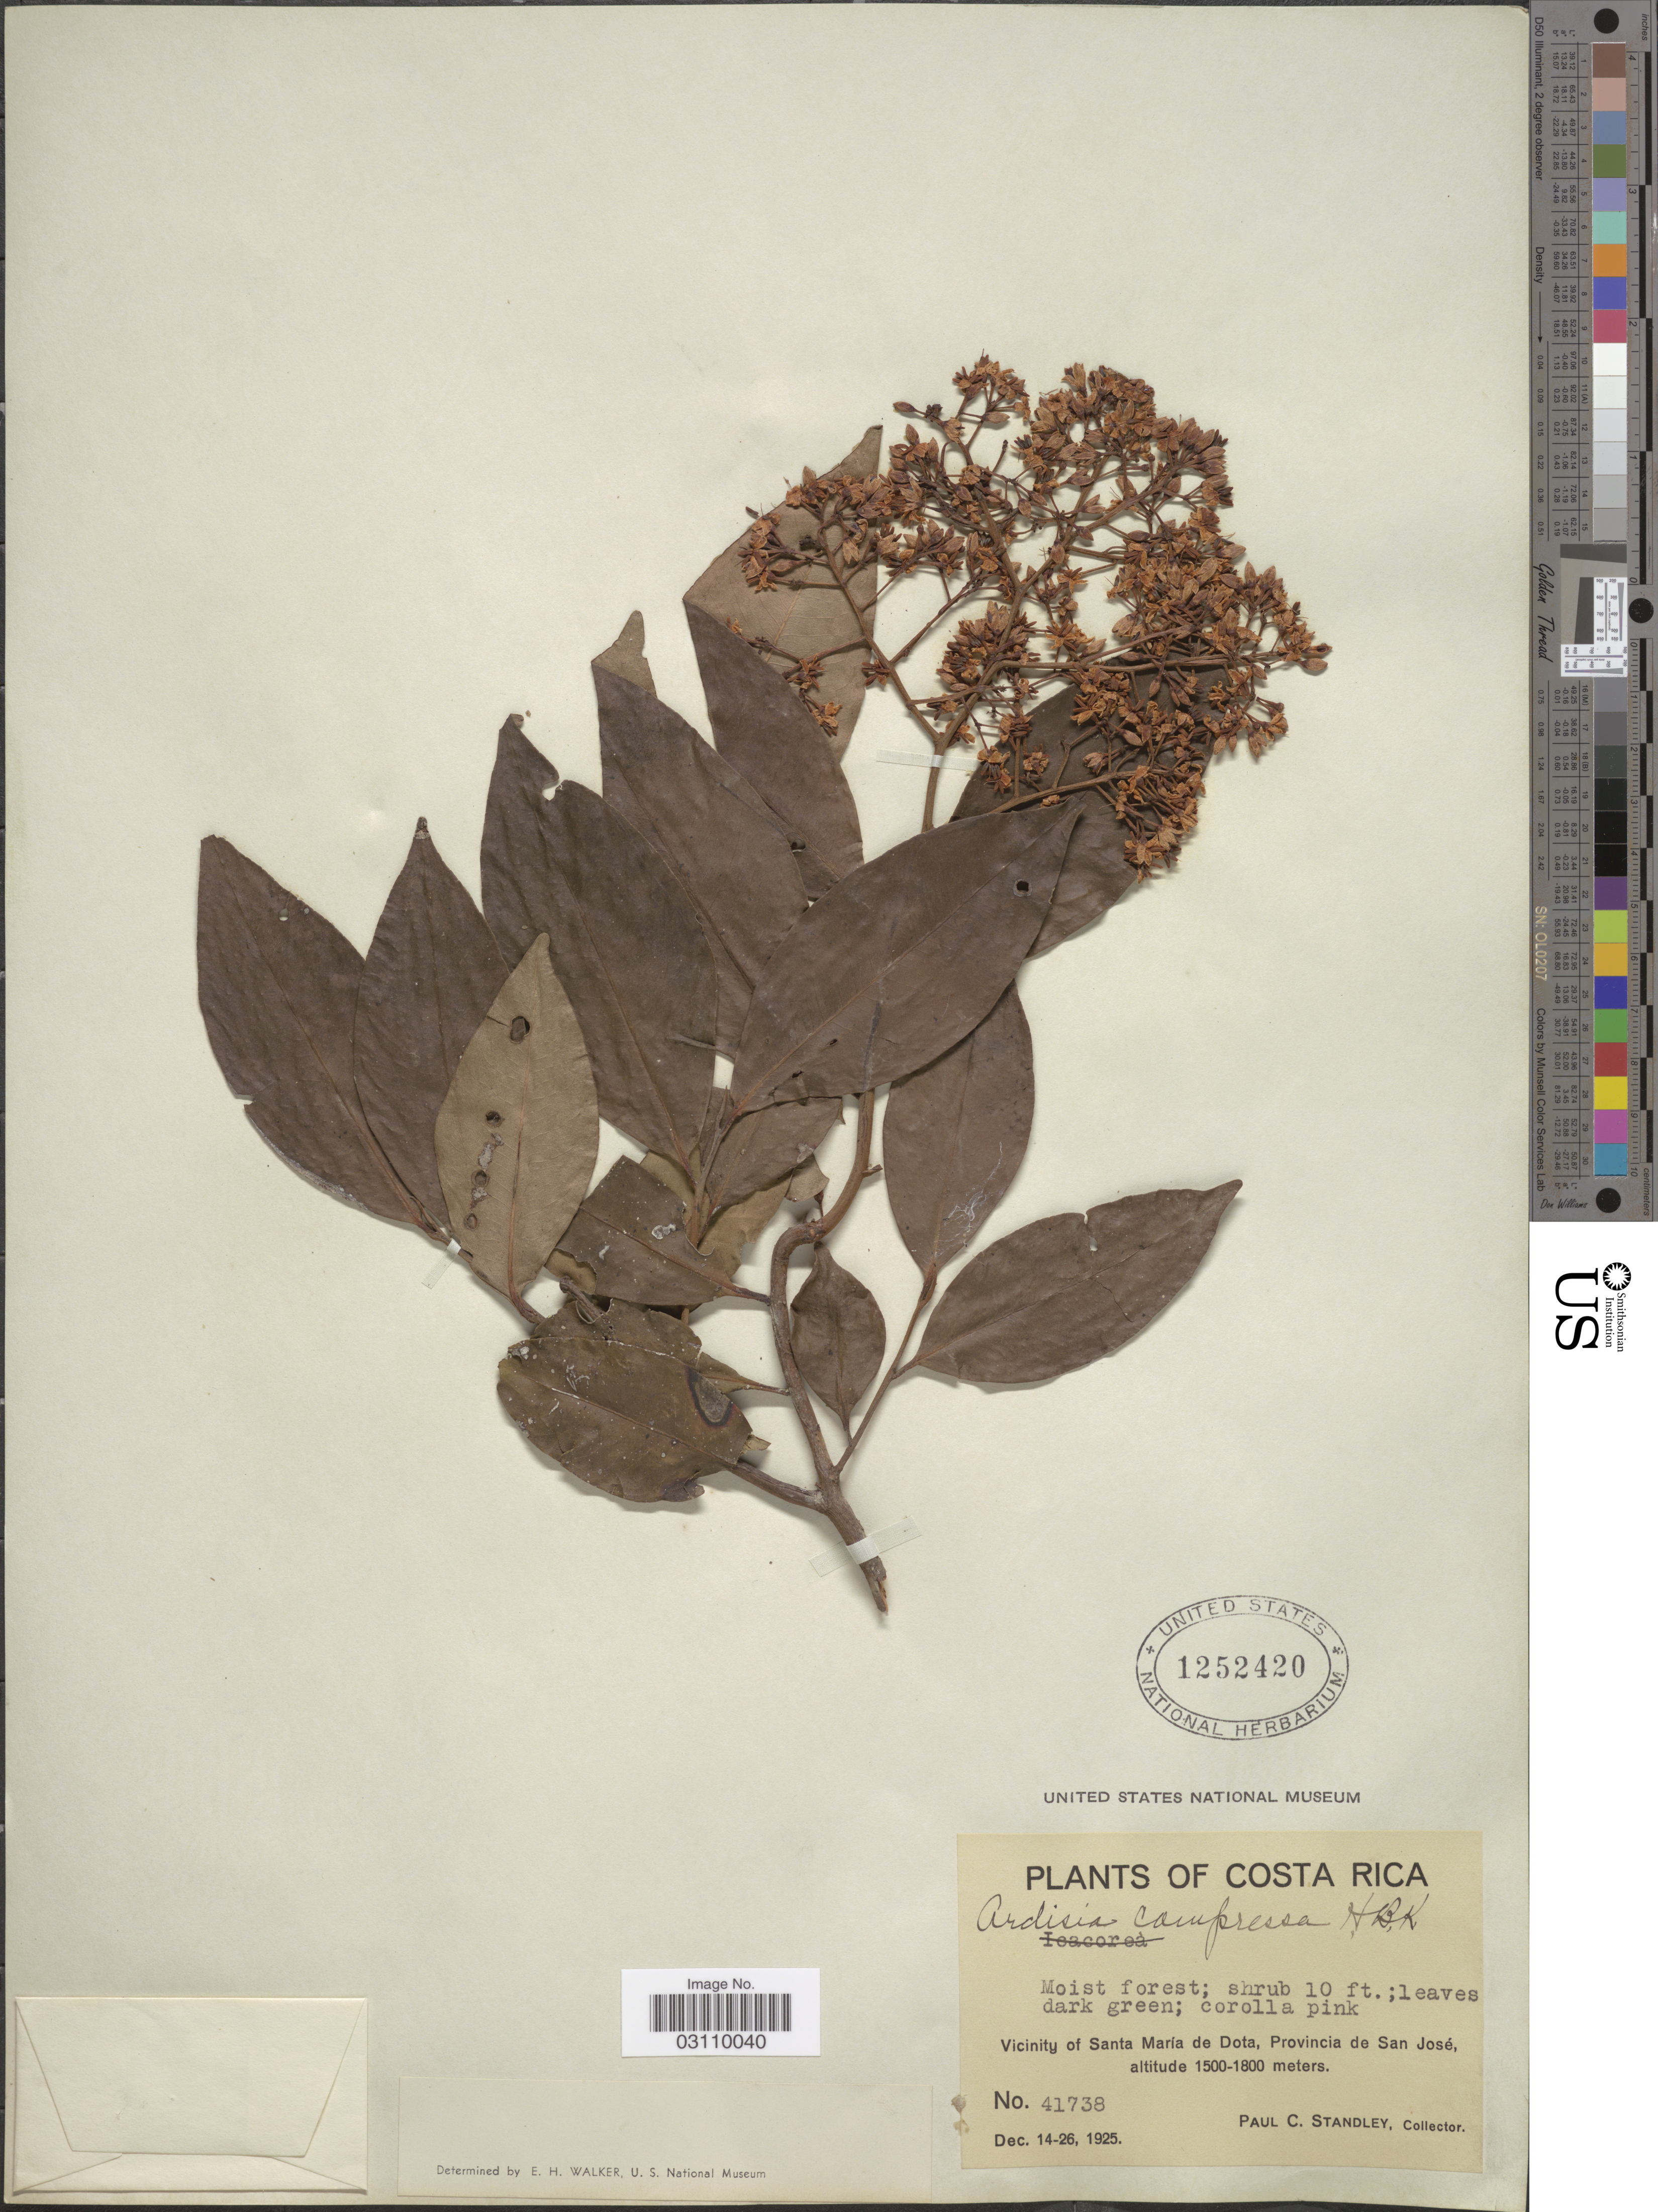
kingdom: Plantae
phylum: Tracheophyta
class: Magnoliopsida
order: Ericales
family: Primulaceae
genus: Ardisia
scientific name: Ardisia compressa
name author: Kunth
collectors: P. C. Standley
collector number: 41738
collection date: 1925-12-14/1925-12-26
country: Costa Rica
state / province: San José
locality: Vicinity of Santa María de Dota.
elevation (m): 1500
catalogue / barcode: US 1252420